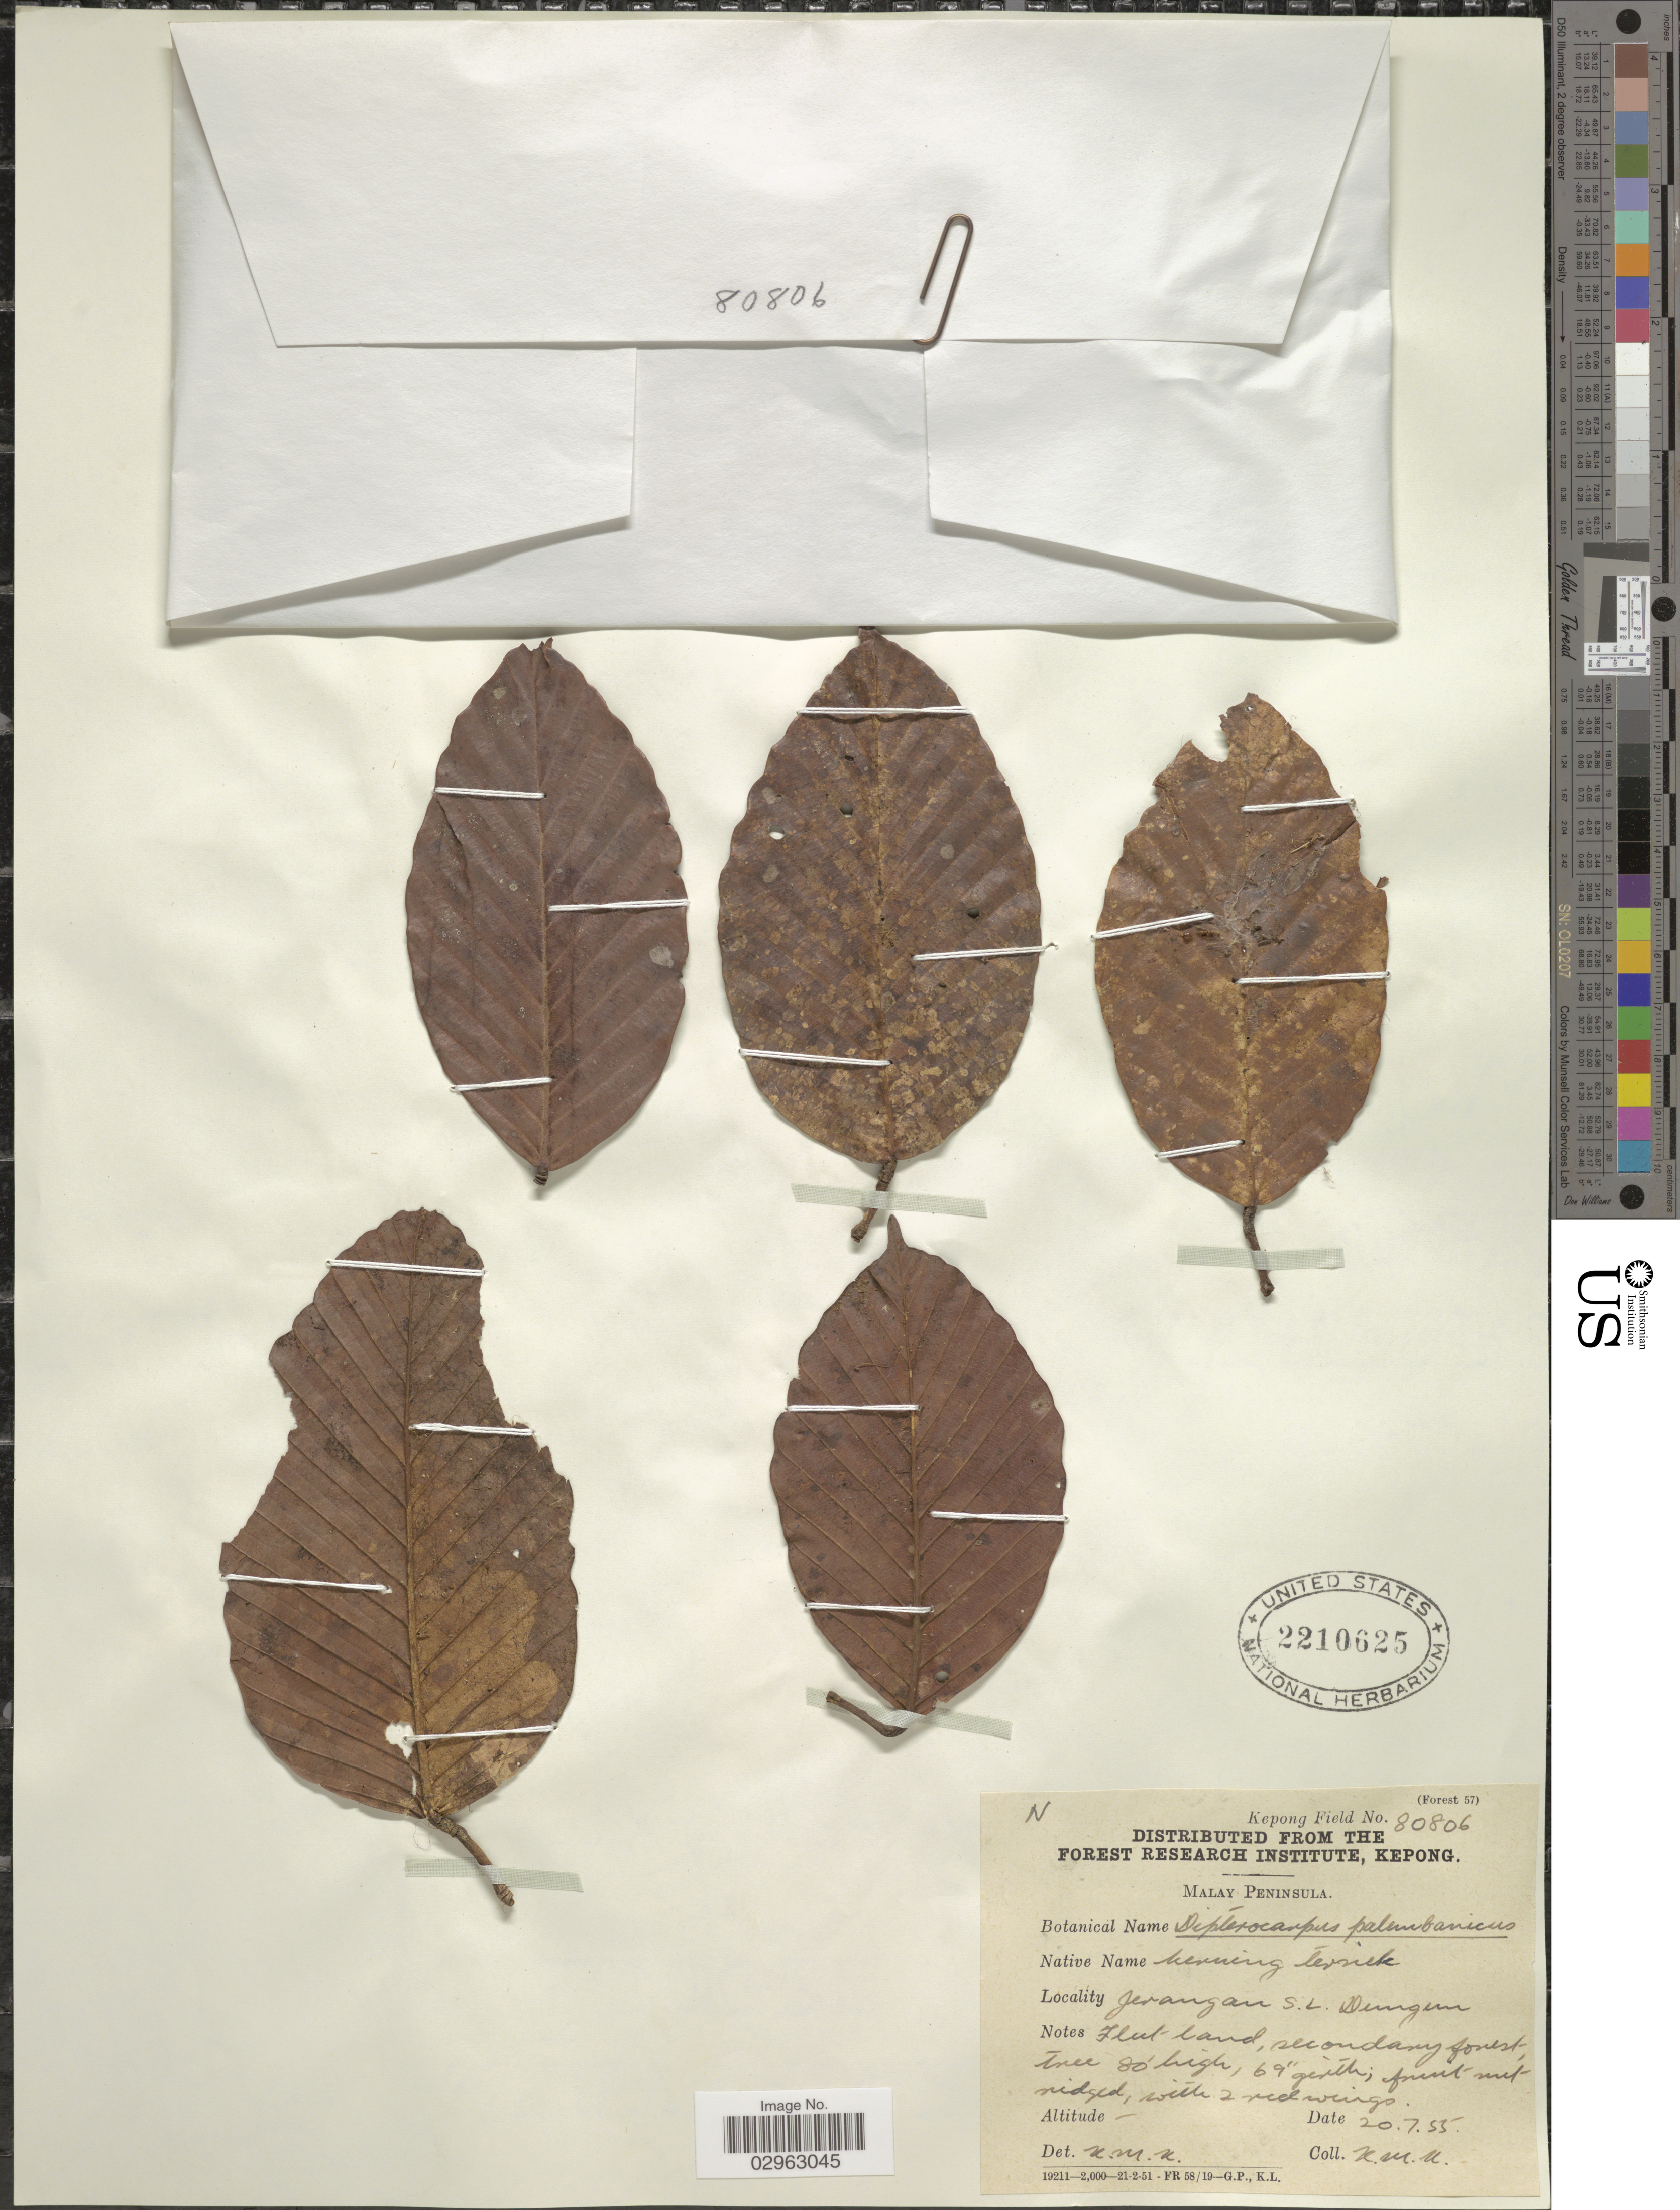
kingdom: Plantae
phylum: Tracheophyta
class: Magnoliopsida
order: Malvales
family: Dipterocarpaceae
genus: Dipterocarpus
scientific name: Dipterocarpus palembanicus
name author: Slooten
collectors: K. M. K.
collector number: Kepong Field? 80806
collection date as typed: Transcribed d/m/y: 20/7/55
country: Malaysia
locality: Malay Peninsula. Jerangan S.L. Dungun.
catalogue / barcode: US 2210625